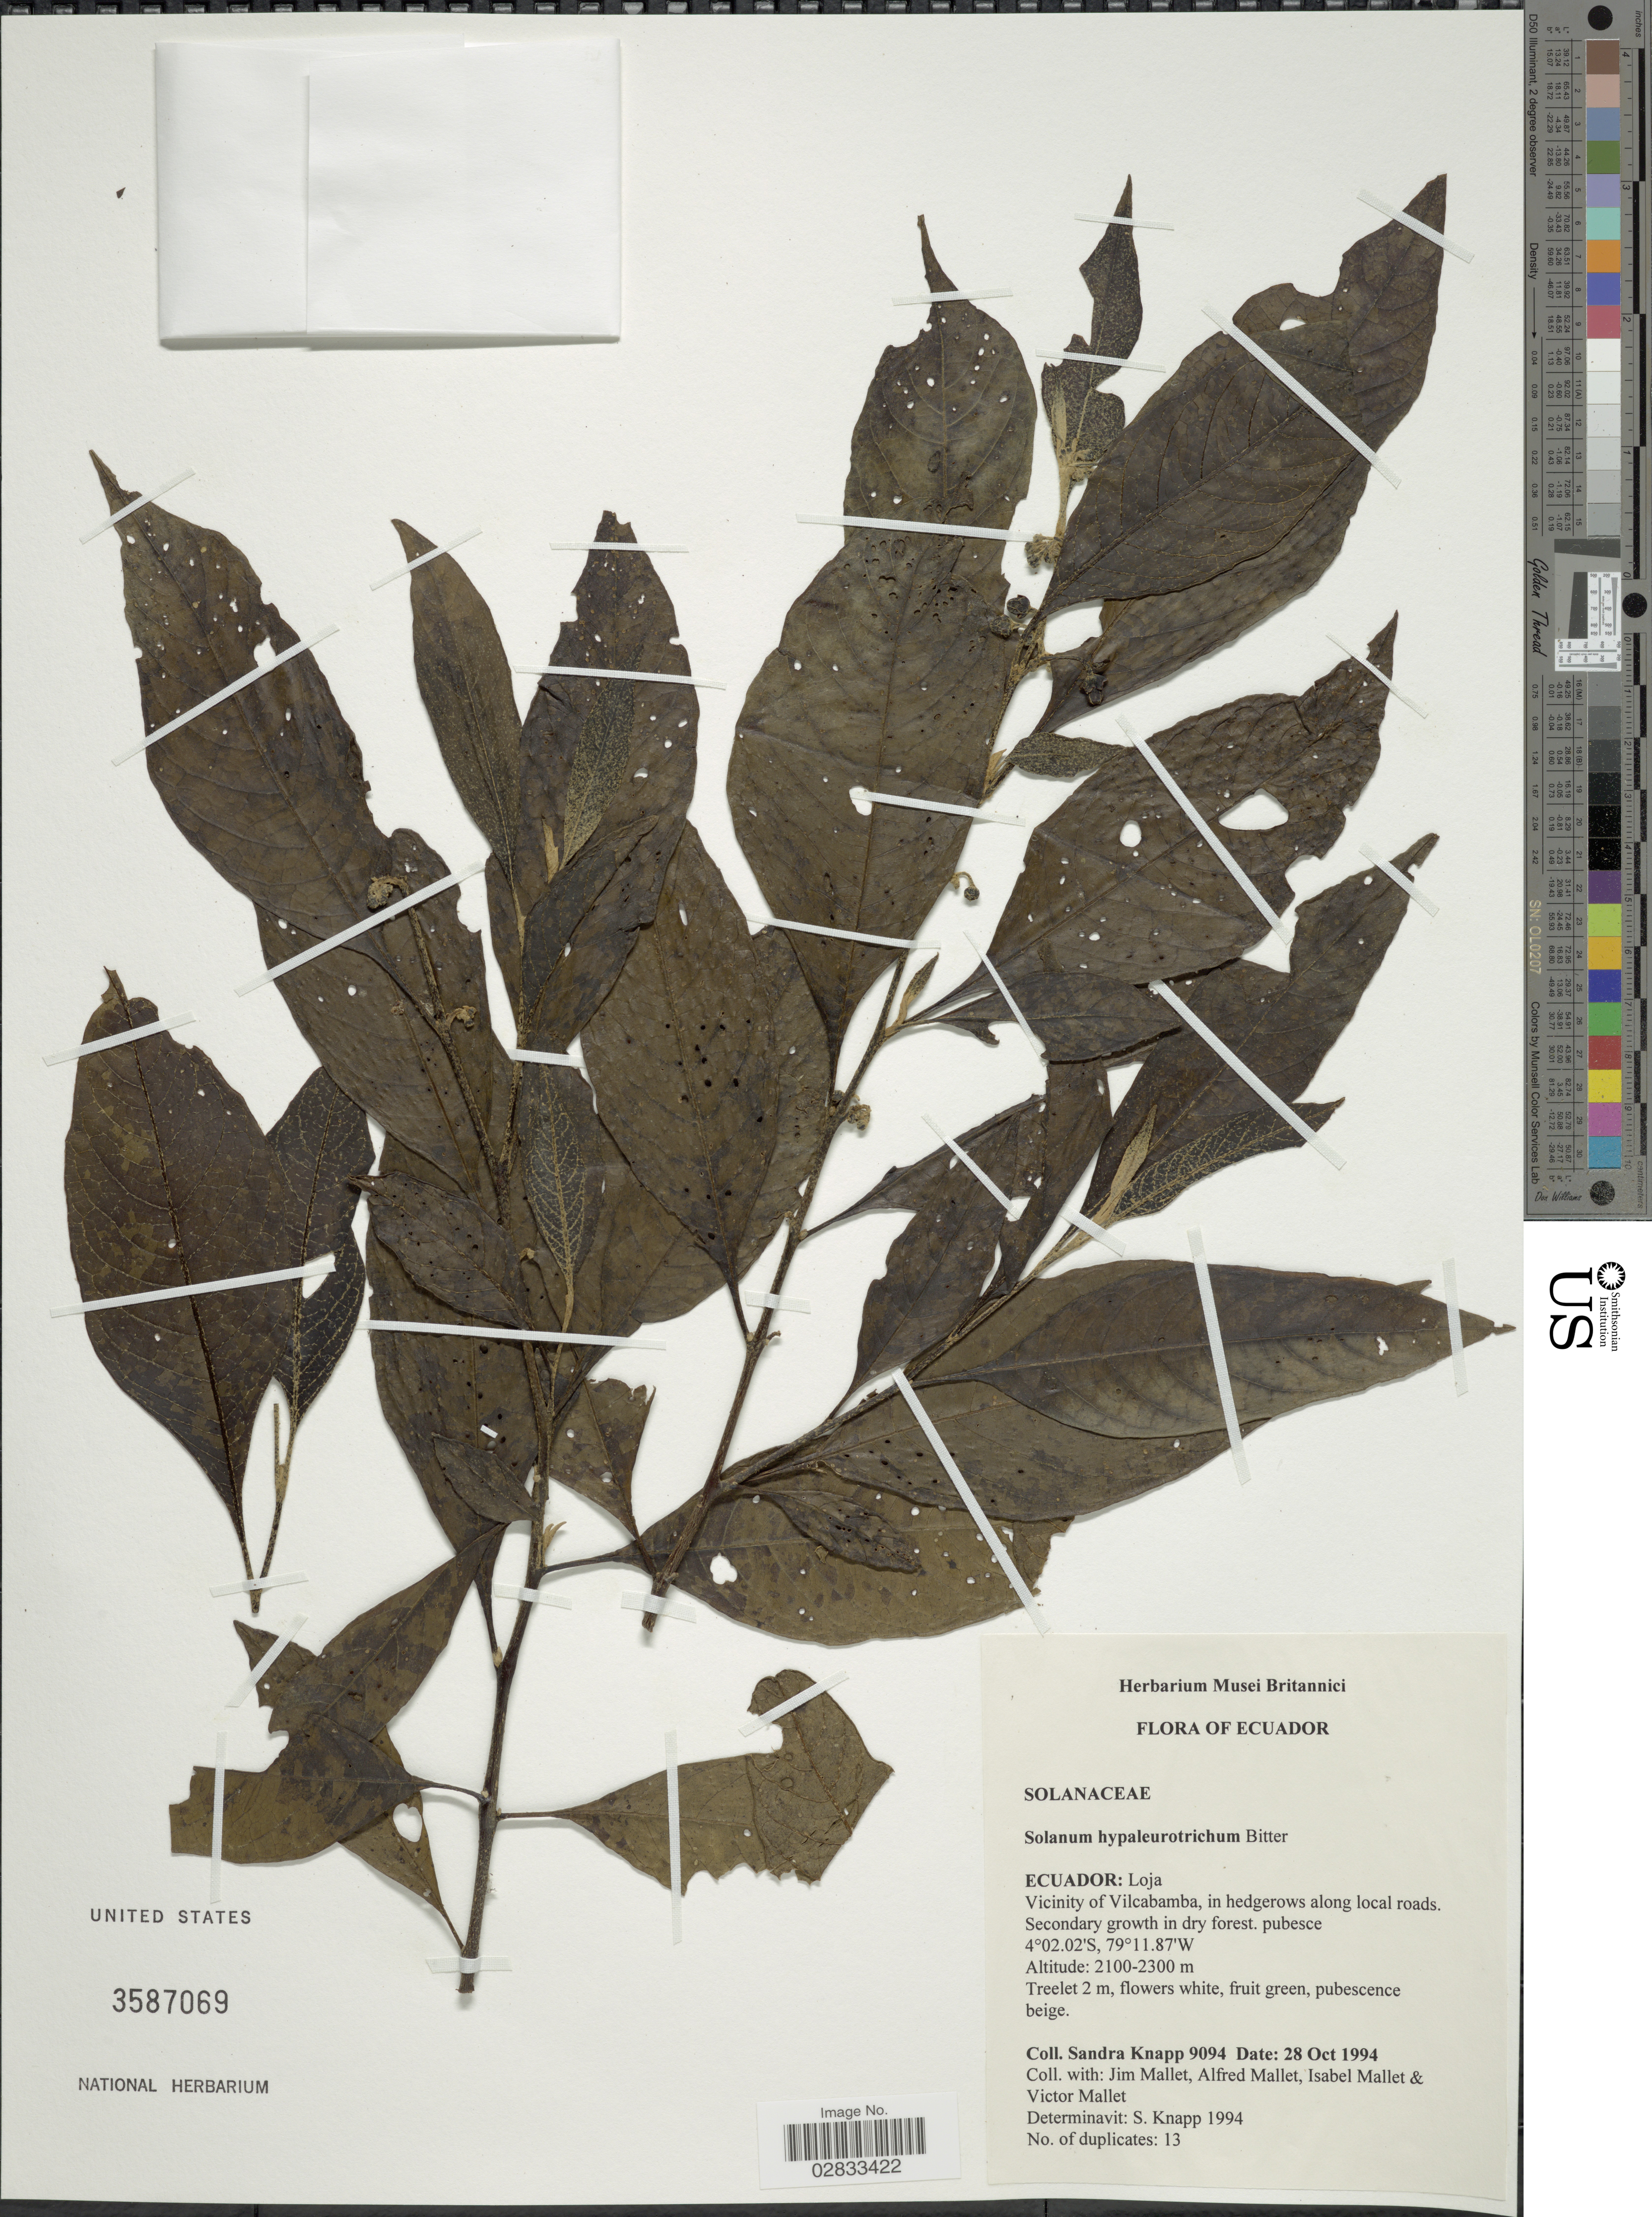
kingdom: Plantae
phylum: Tracheophyta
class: Magnoliopsida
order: Solanales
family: Solanaceae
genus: Solanum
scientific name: Solanum hypaleurotrichum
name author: Bitter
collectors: S. Knapp, J. Mallet, A. Mallet, I. Mallet & V. Mallet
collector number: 9094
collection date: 1994-10-28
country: Ecuador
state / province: Loja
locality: Vicinity of Vilcabamba.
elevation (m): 2100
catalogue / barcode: US 3587069